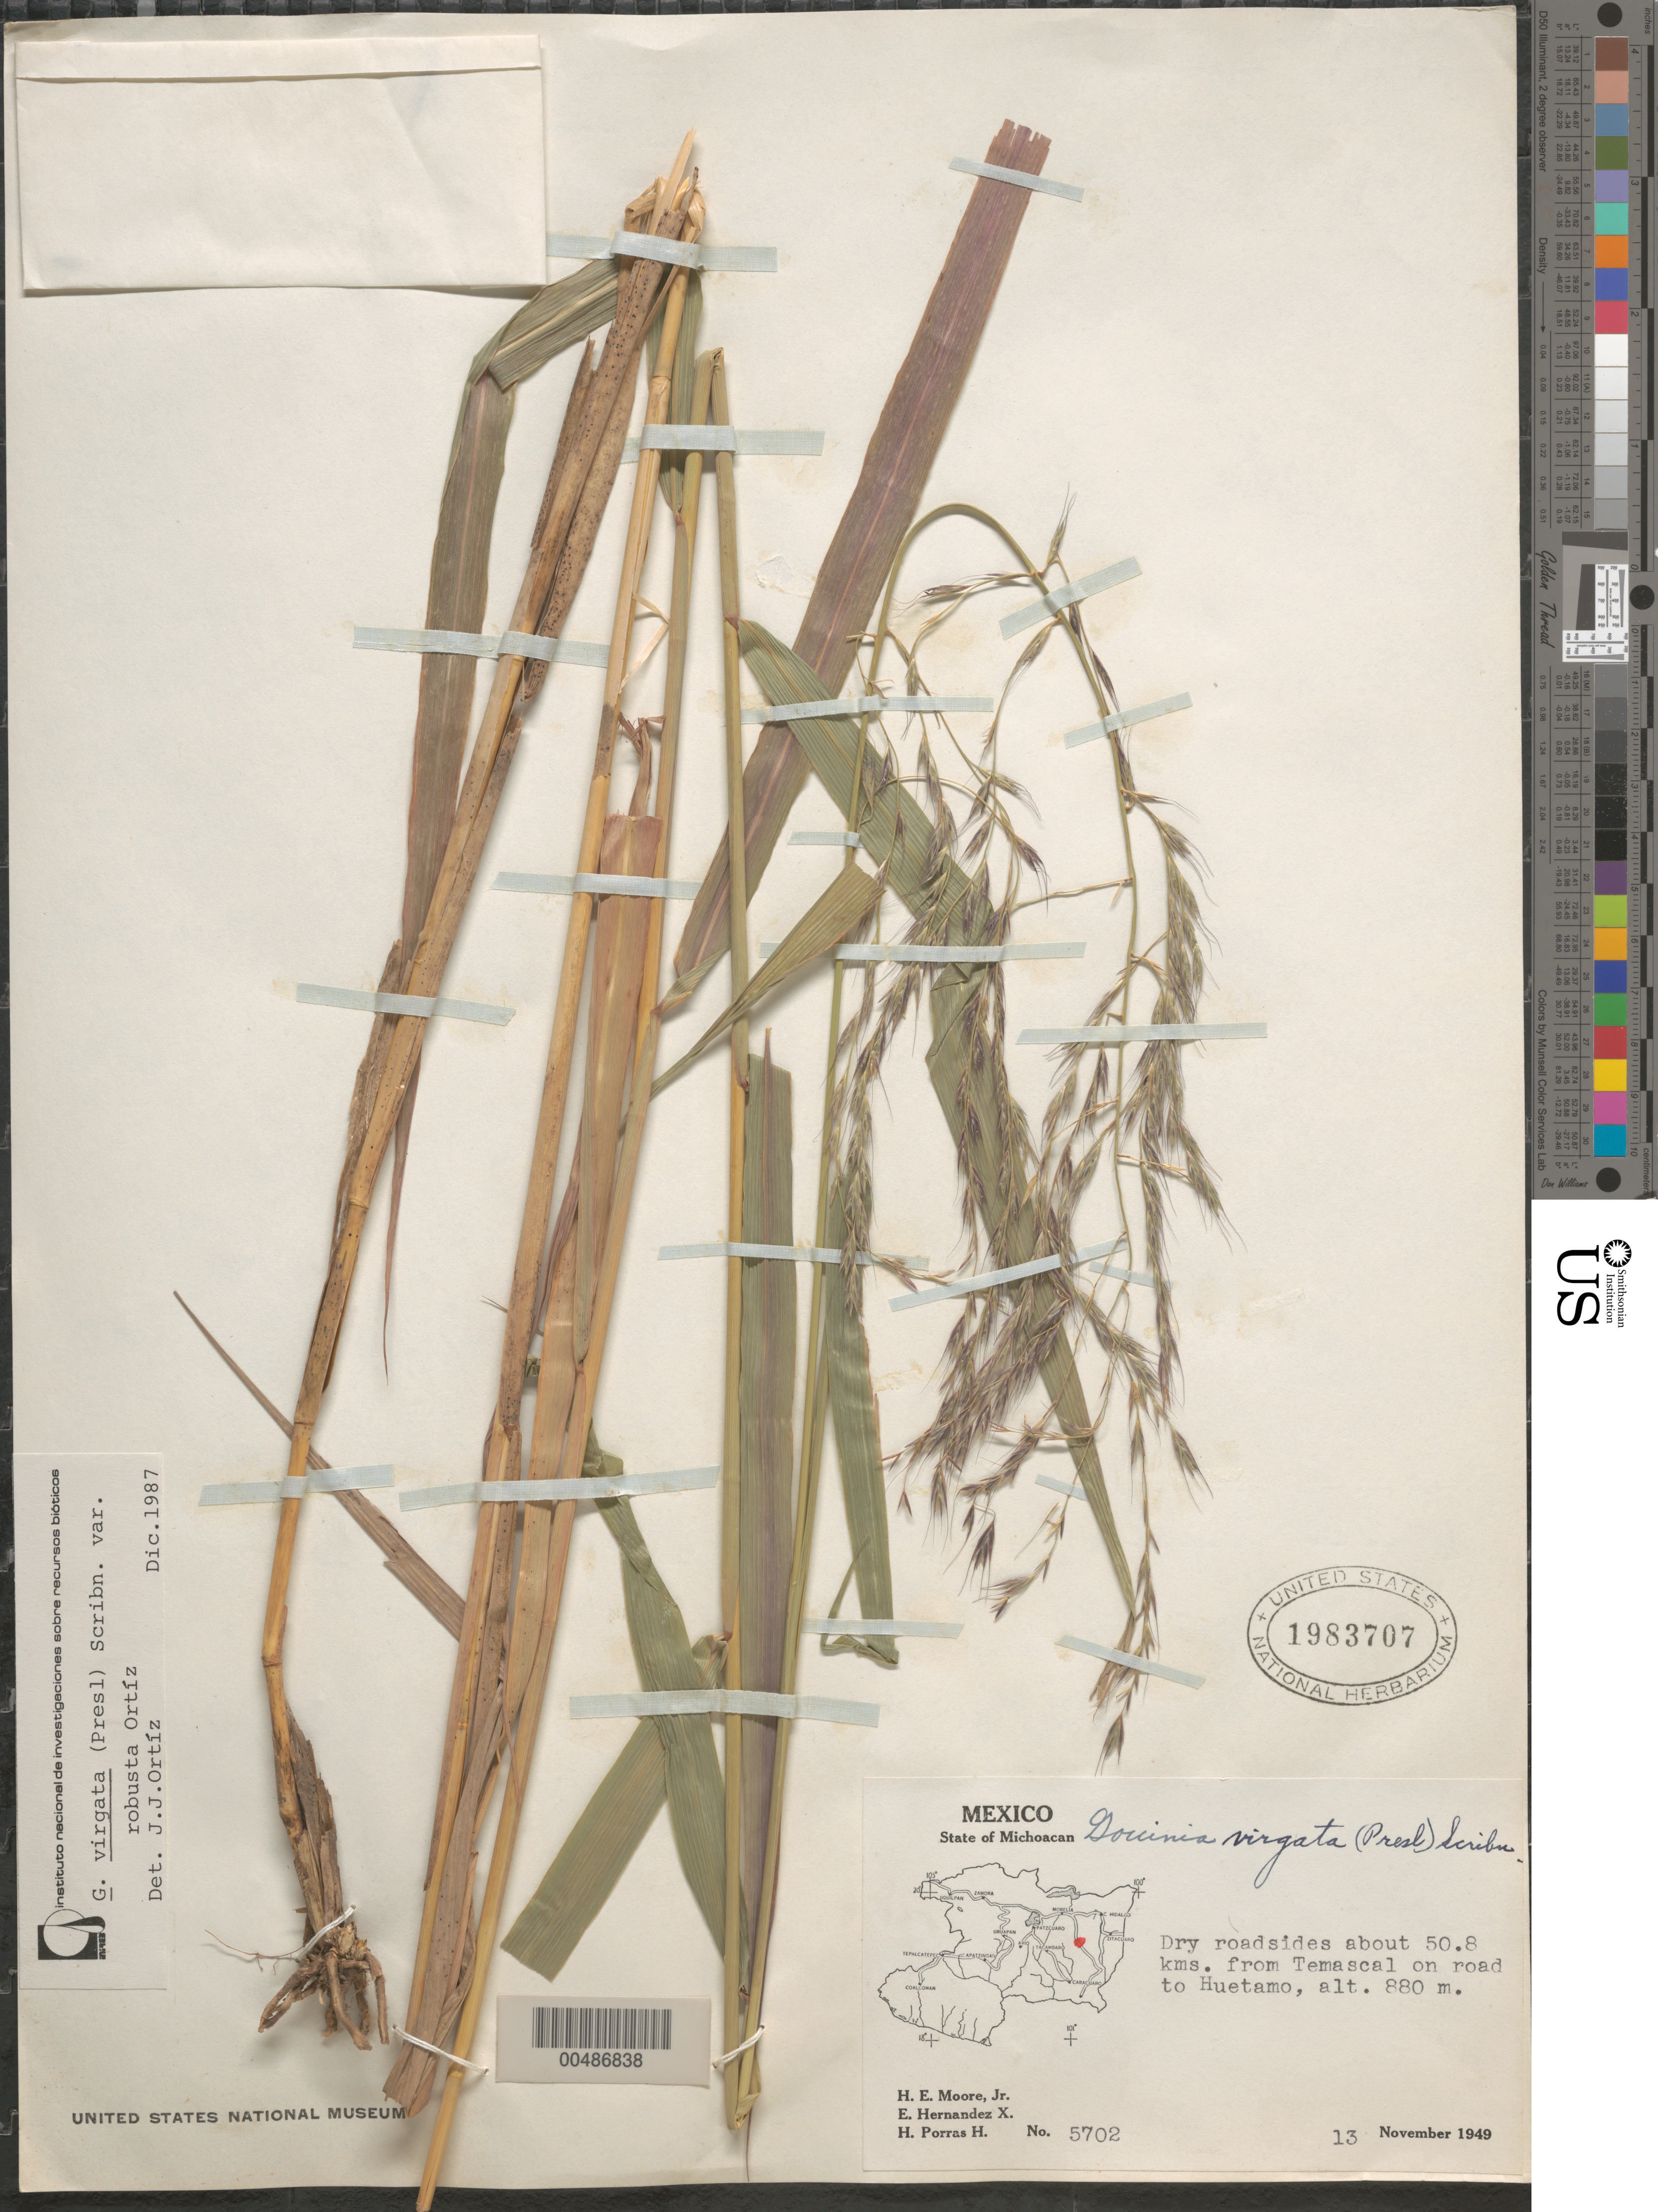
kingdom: Plantae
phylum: Tracheophyta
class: Liliopsida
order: Poales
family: Poaceae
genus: Gouinia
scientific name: Gouinia virgata var. robusta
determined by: Ort¡z, J. J.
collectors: H. E. Moore, E. I. Hernández-X. & H. Porras-H.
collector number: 5702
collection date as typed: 13 Nov 1949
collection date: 1949-11-13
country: Mexico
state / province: Michoacán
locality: about 50.8 km from Temescal on rd to Huetamo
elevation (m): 880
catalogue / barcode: US 1983707